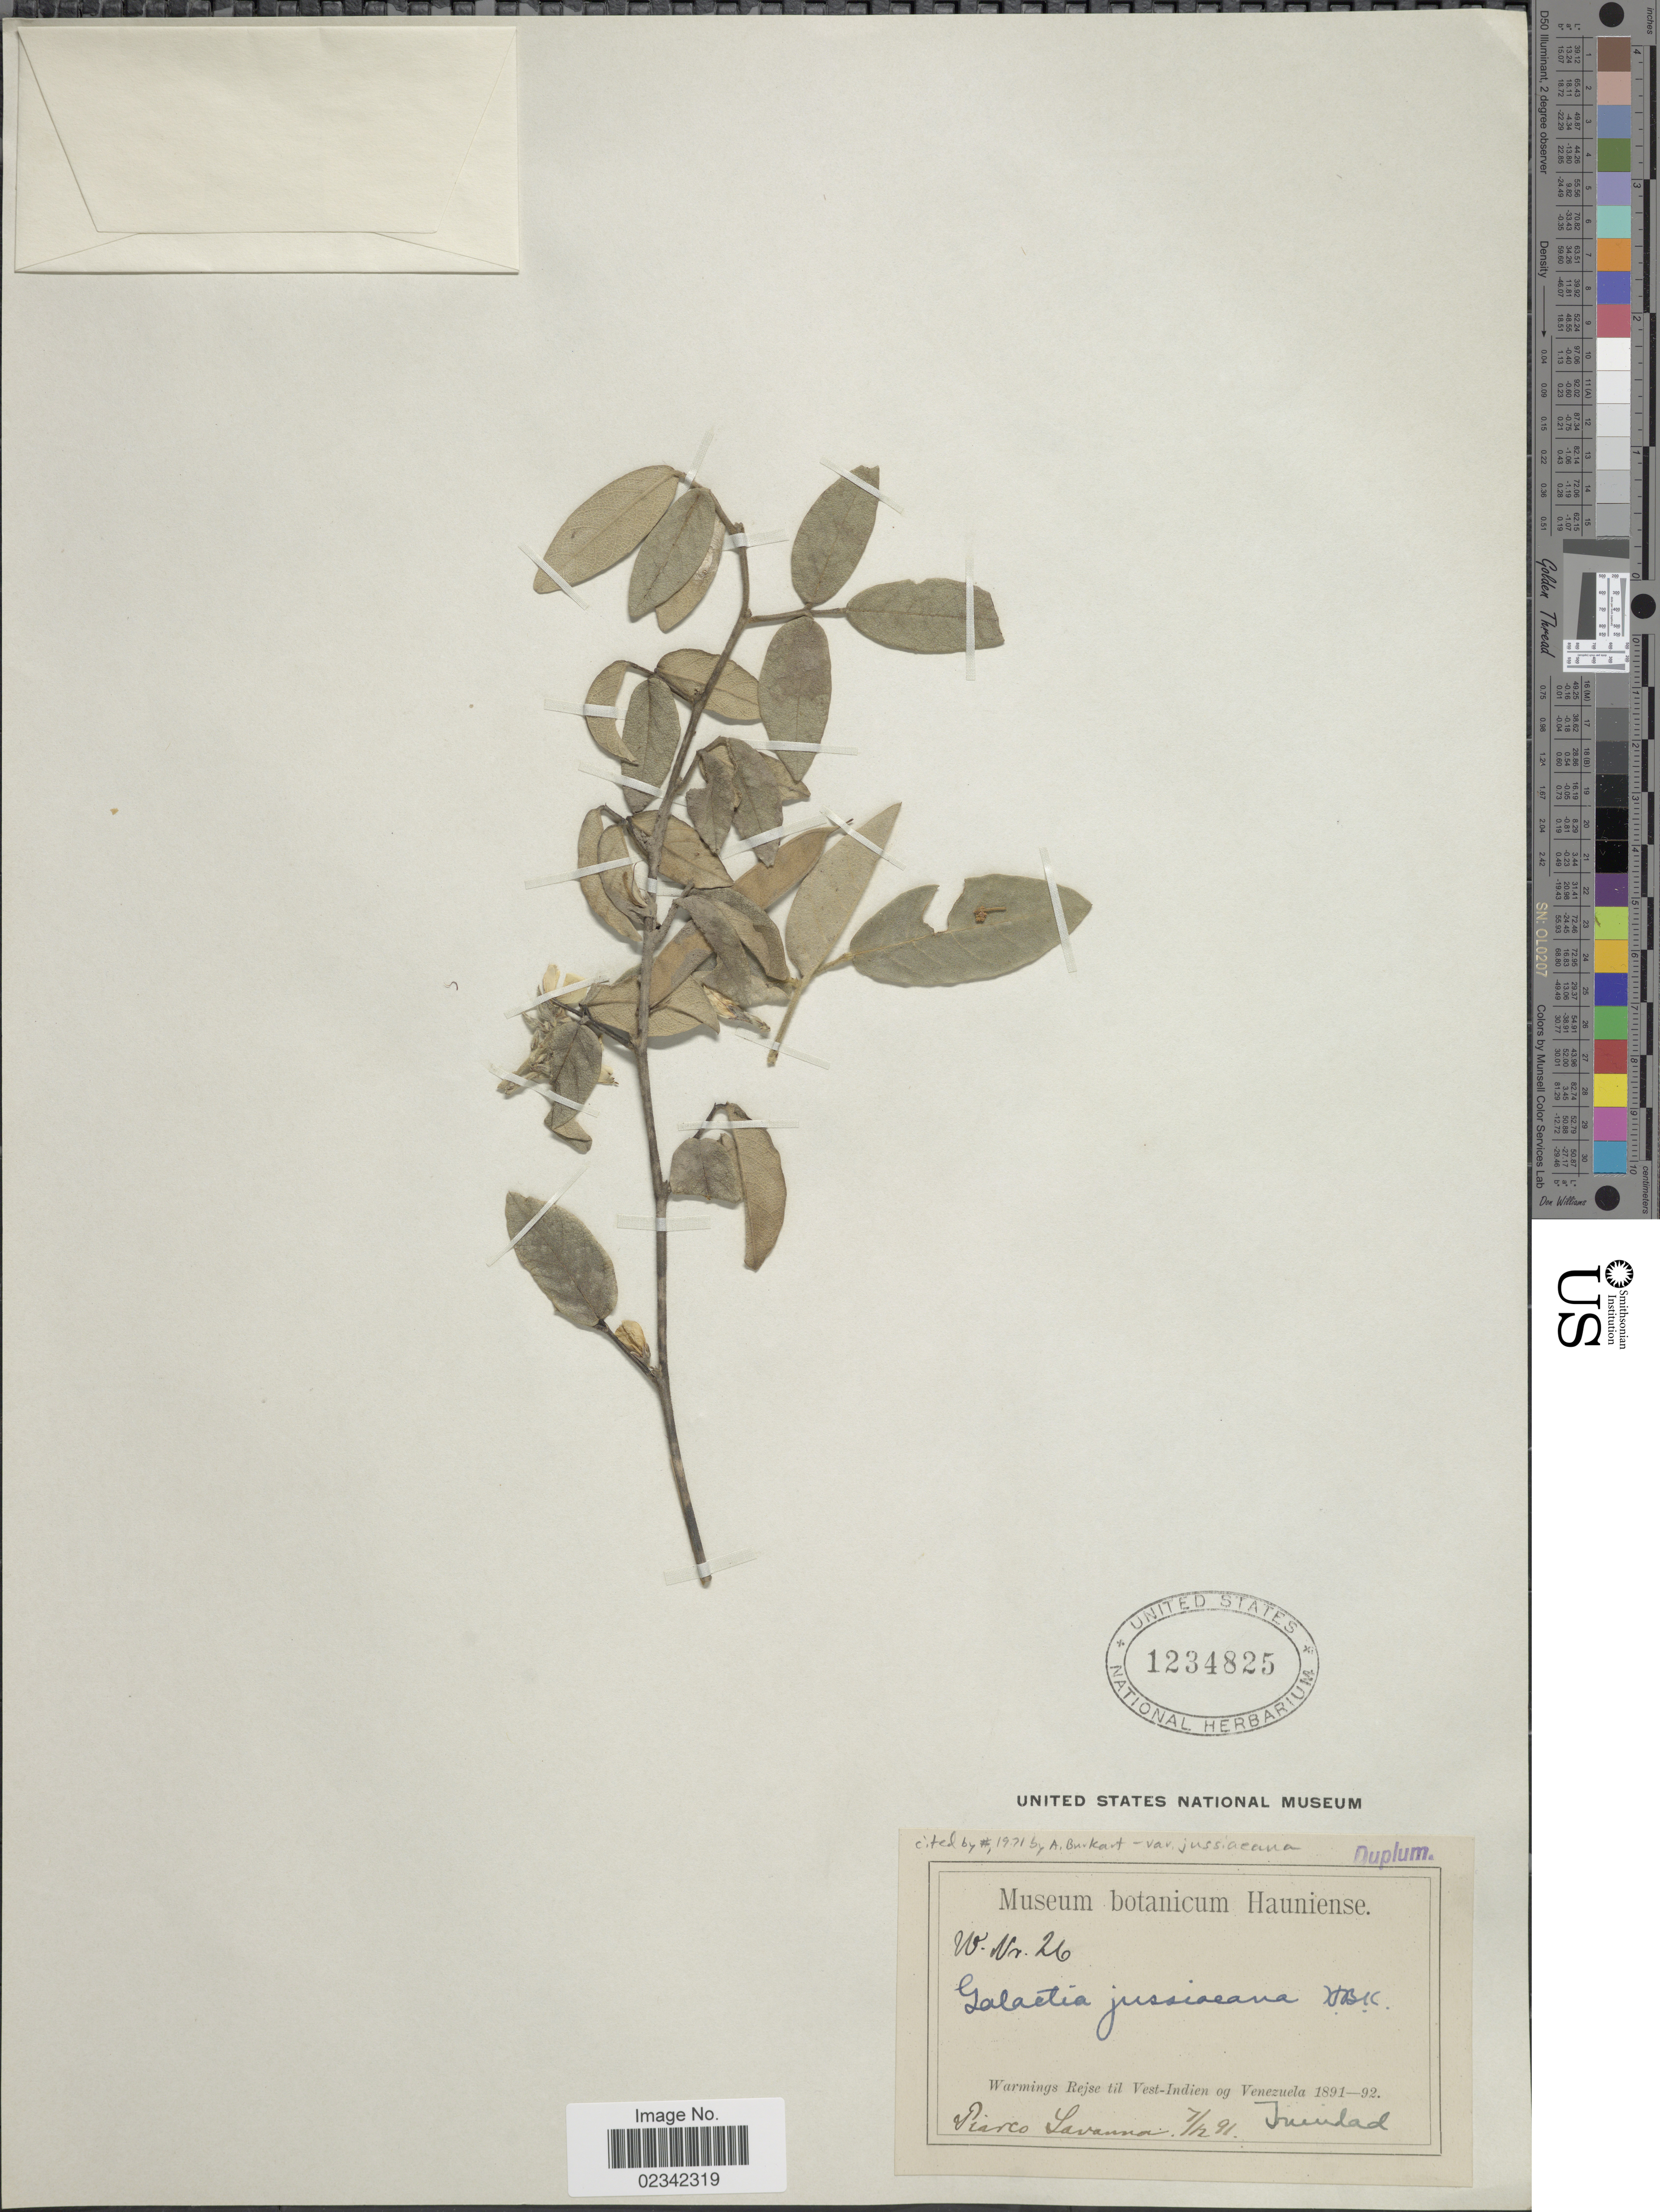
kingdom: Plantae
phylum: Tracheophyta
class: Magnoliopsida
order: Fabales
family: Fabaceae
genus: Galactia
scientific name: Galactia jussiaeana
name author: Kunth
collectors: -. Warmings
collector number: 26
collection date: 1891-12-07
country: Trinidad and Tobago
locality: Piarco Savanna, Trinidad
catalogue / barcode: US 1234825